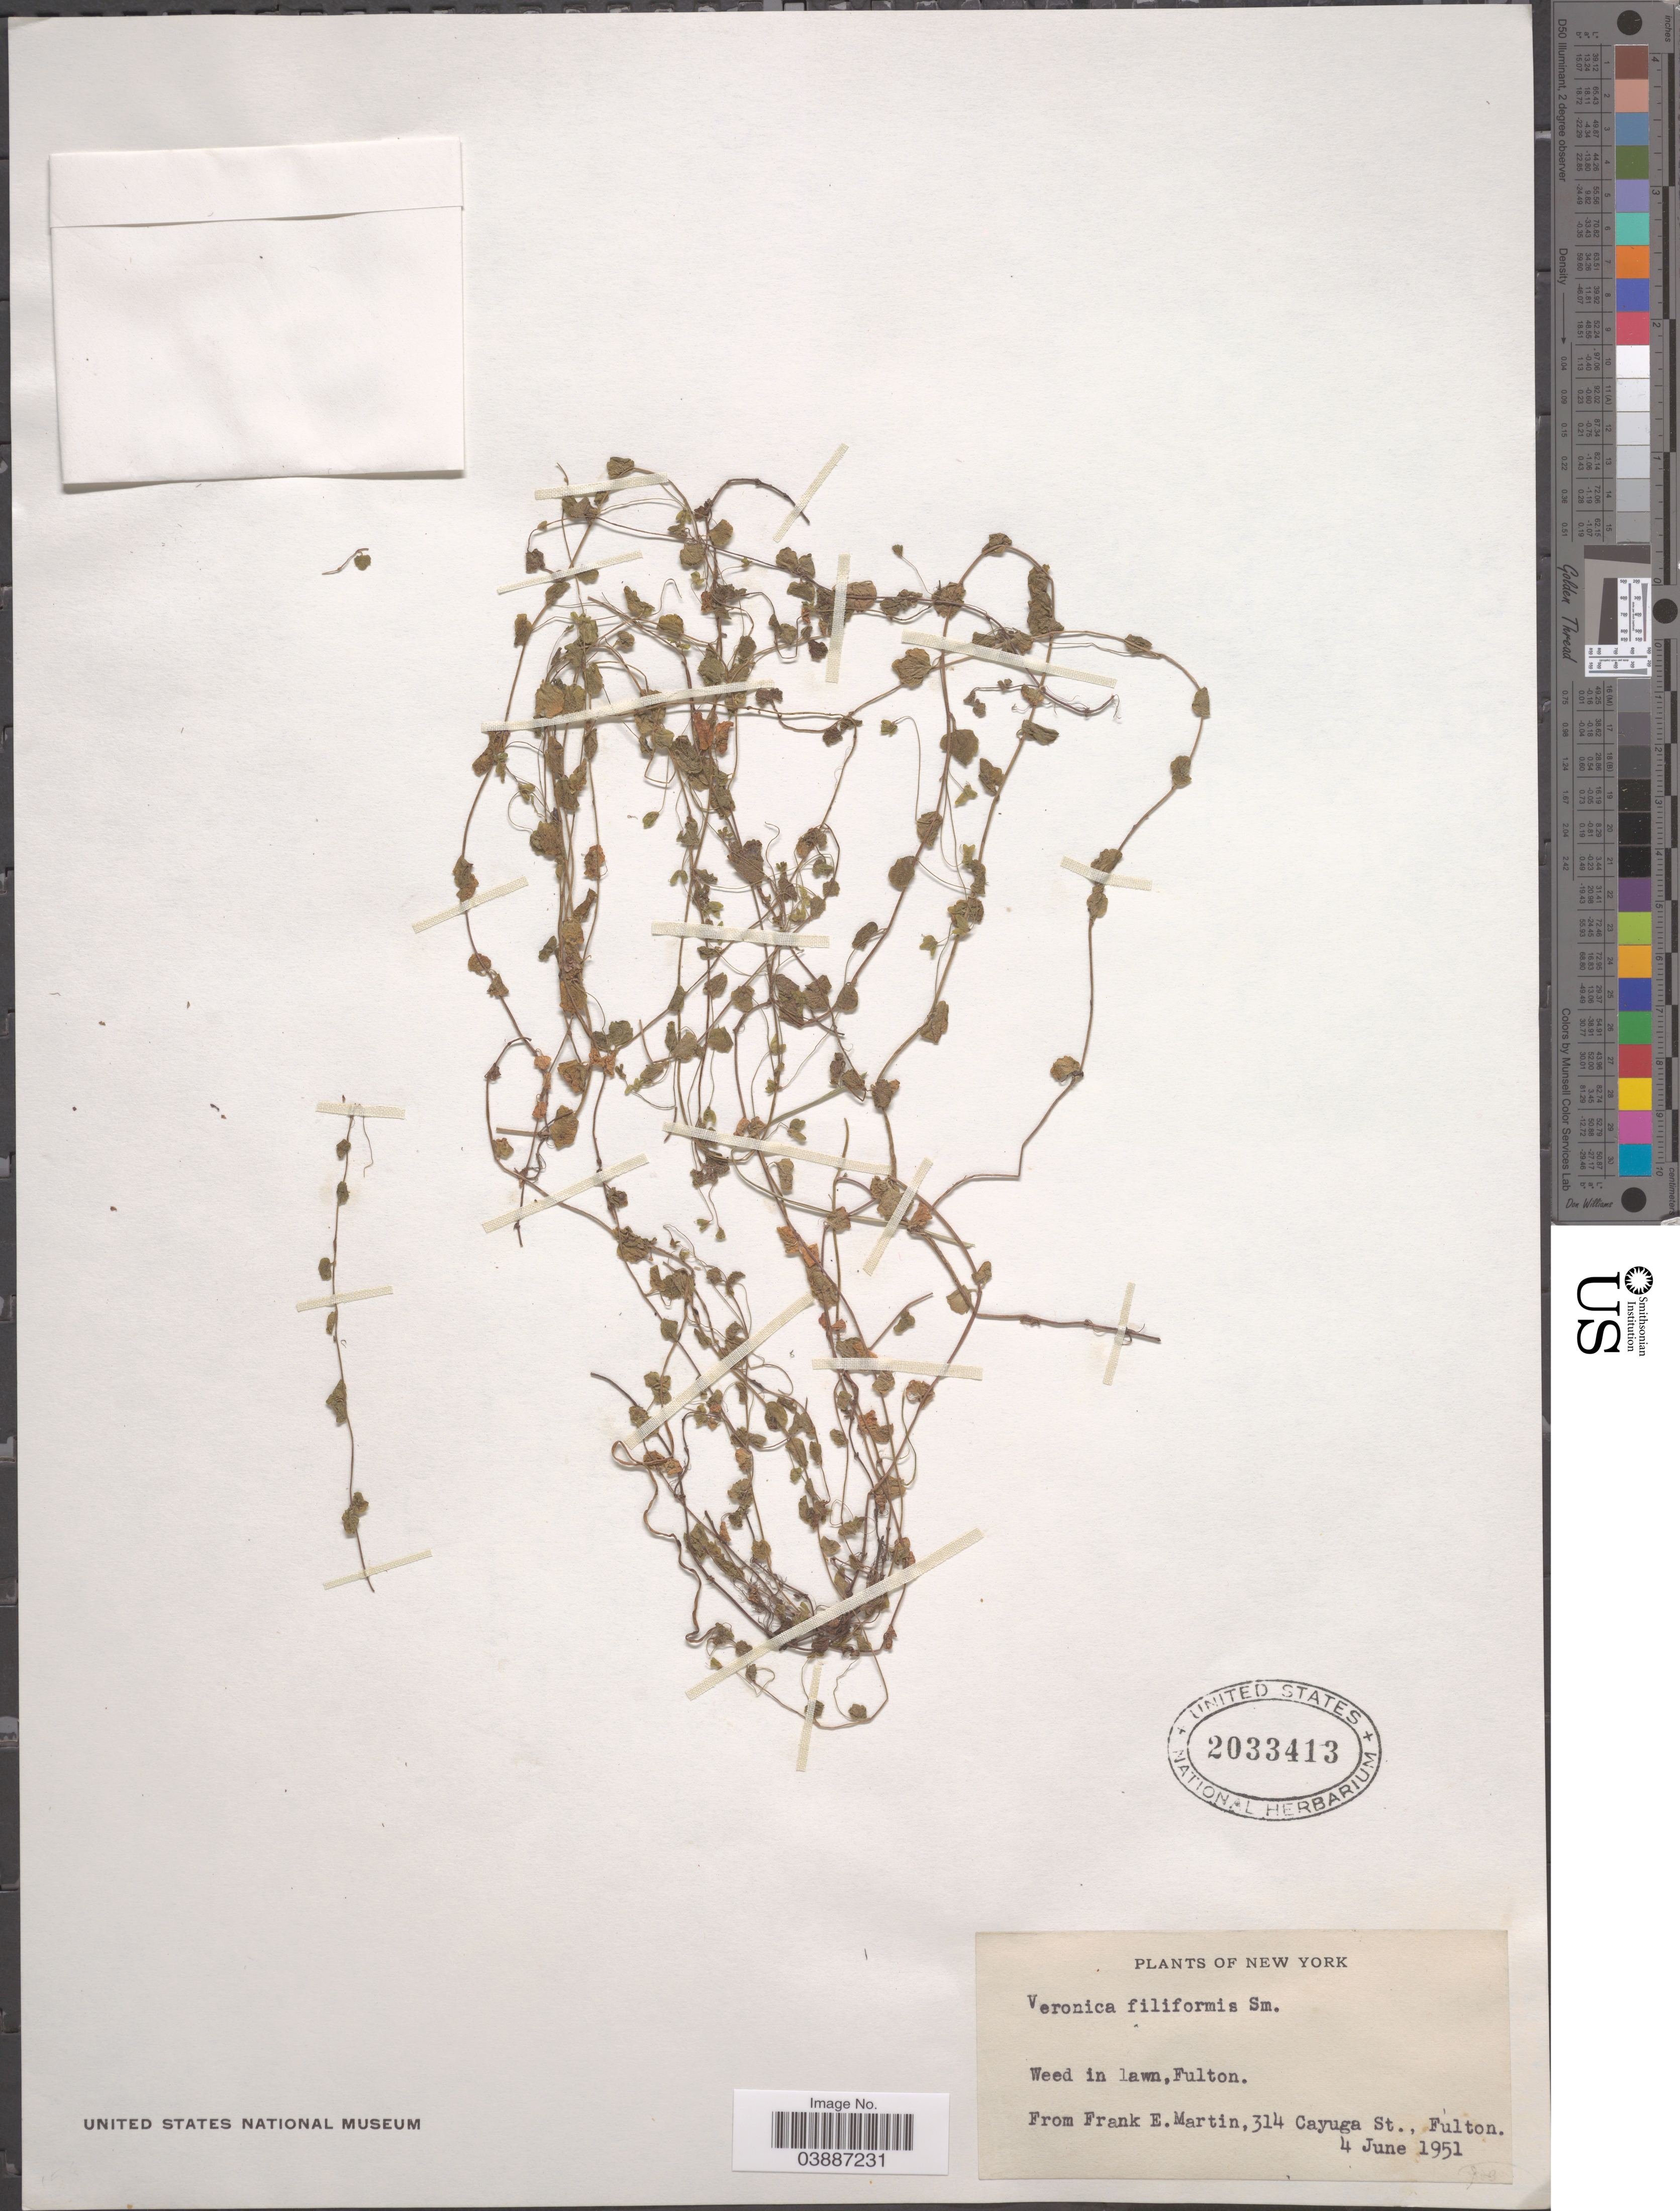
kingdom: Plantae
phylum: Tracheophyta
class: Magnoliopsida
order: Lamiales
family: Plantaginaceae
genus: Veronica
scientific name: Veronica filiformis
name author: Sm.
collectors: F. Martin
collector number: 314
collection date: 1951-06-04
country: United States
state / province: New York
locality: Fulton.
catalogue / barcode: US 2033413